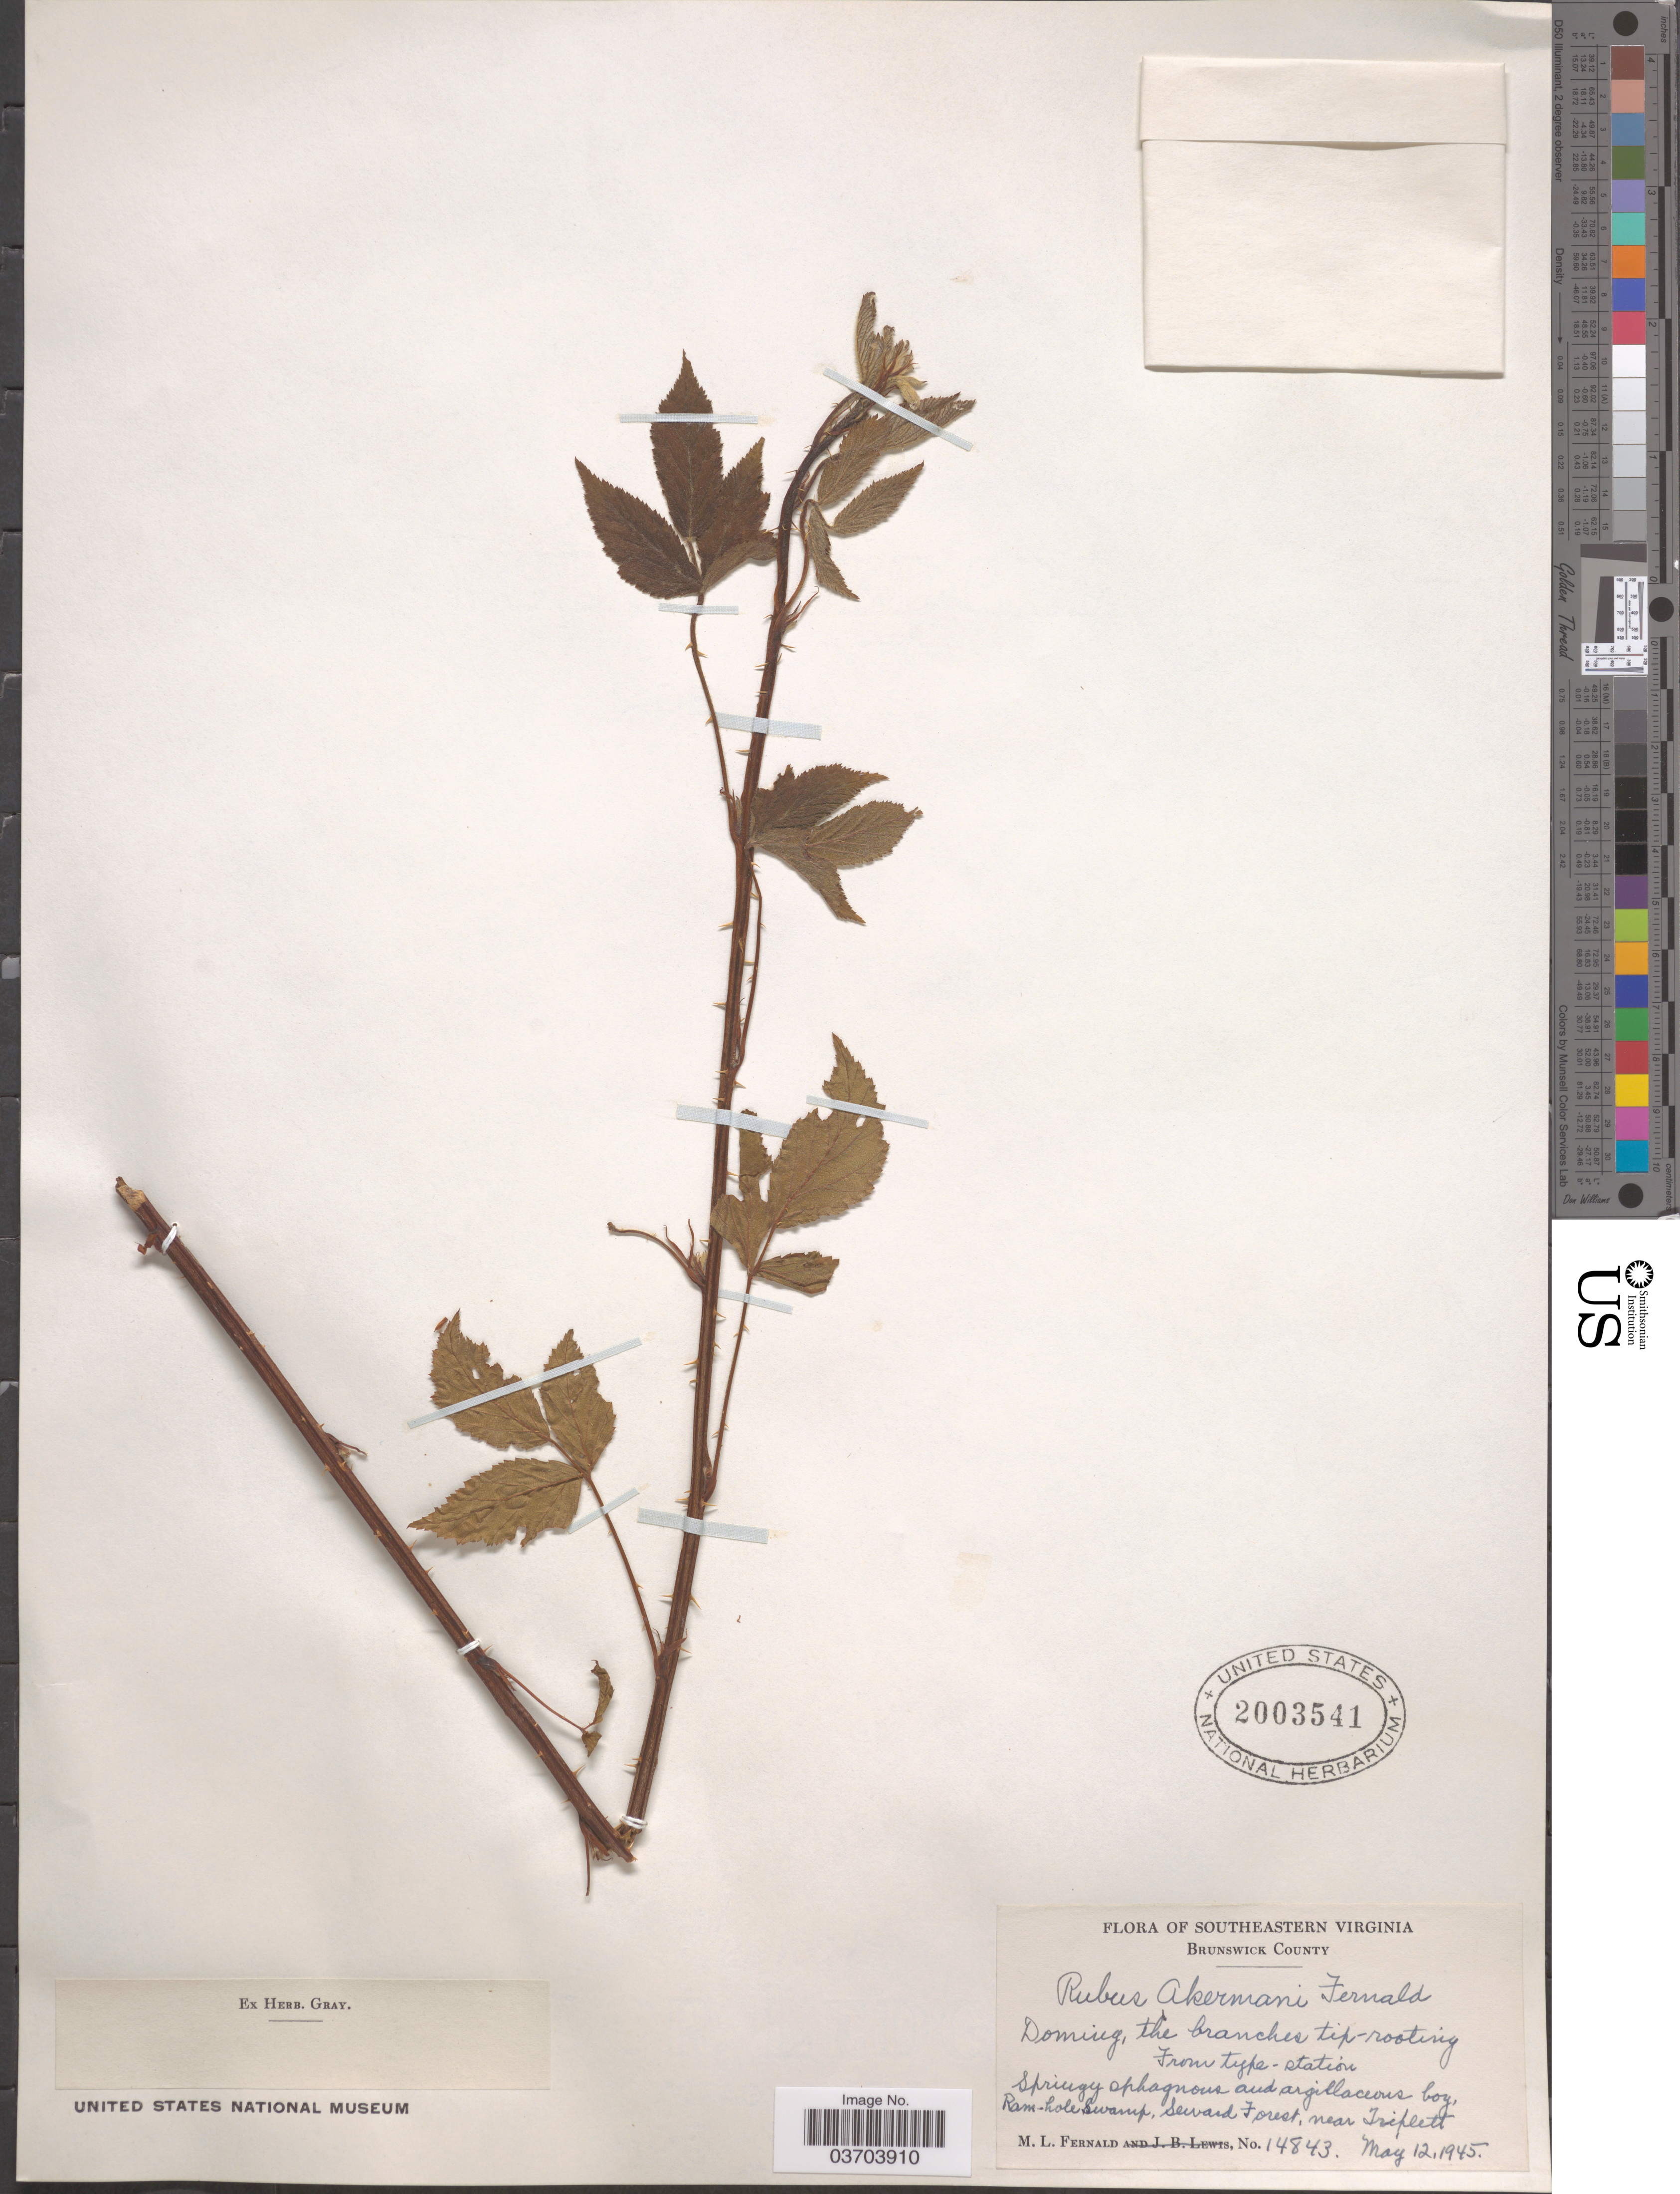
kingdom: Plantae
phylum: Tracheophyta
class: Magnoliopsida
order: Rosales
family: Rosaceae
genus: Rubus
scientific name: Rubus akermani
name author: Fernald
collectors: M. L. Fernald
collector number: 14843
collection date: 1945-05-12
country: United States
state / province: Virginia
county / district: Brunswick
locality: Southeastern Virginia. Brunswick County. Ram-hole swamp, seward Forest, near Triplett.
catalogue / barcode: US 2003541